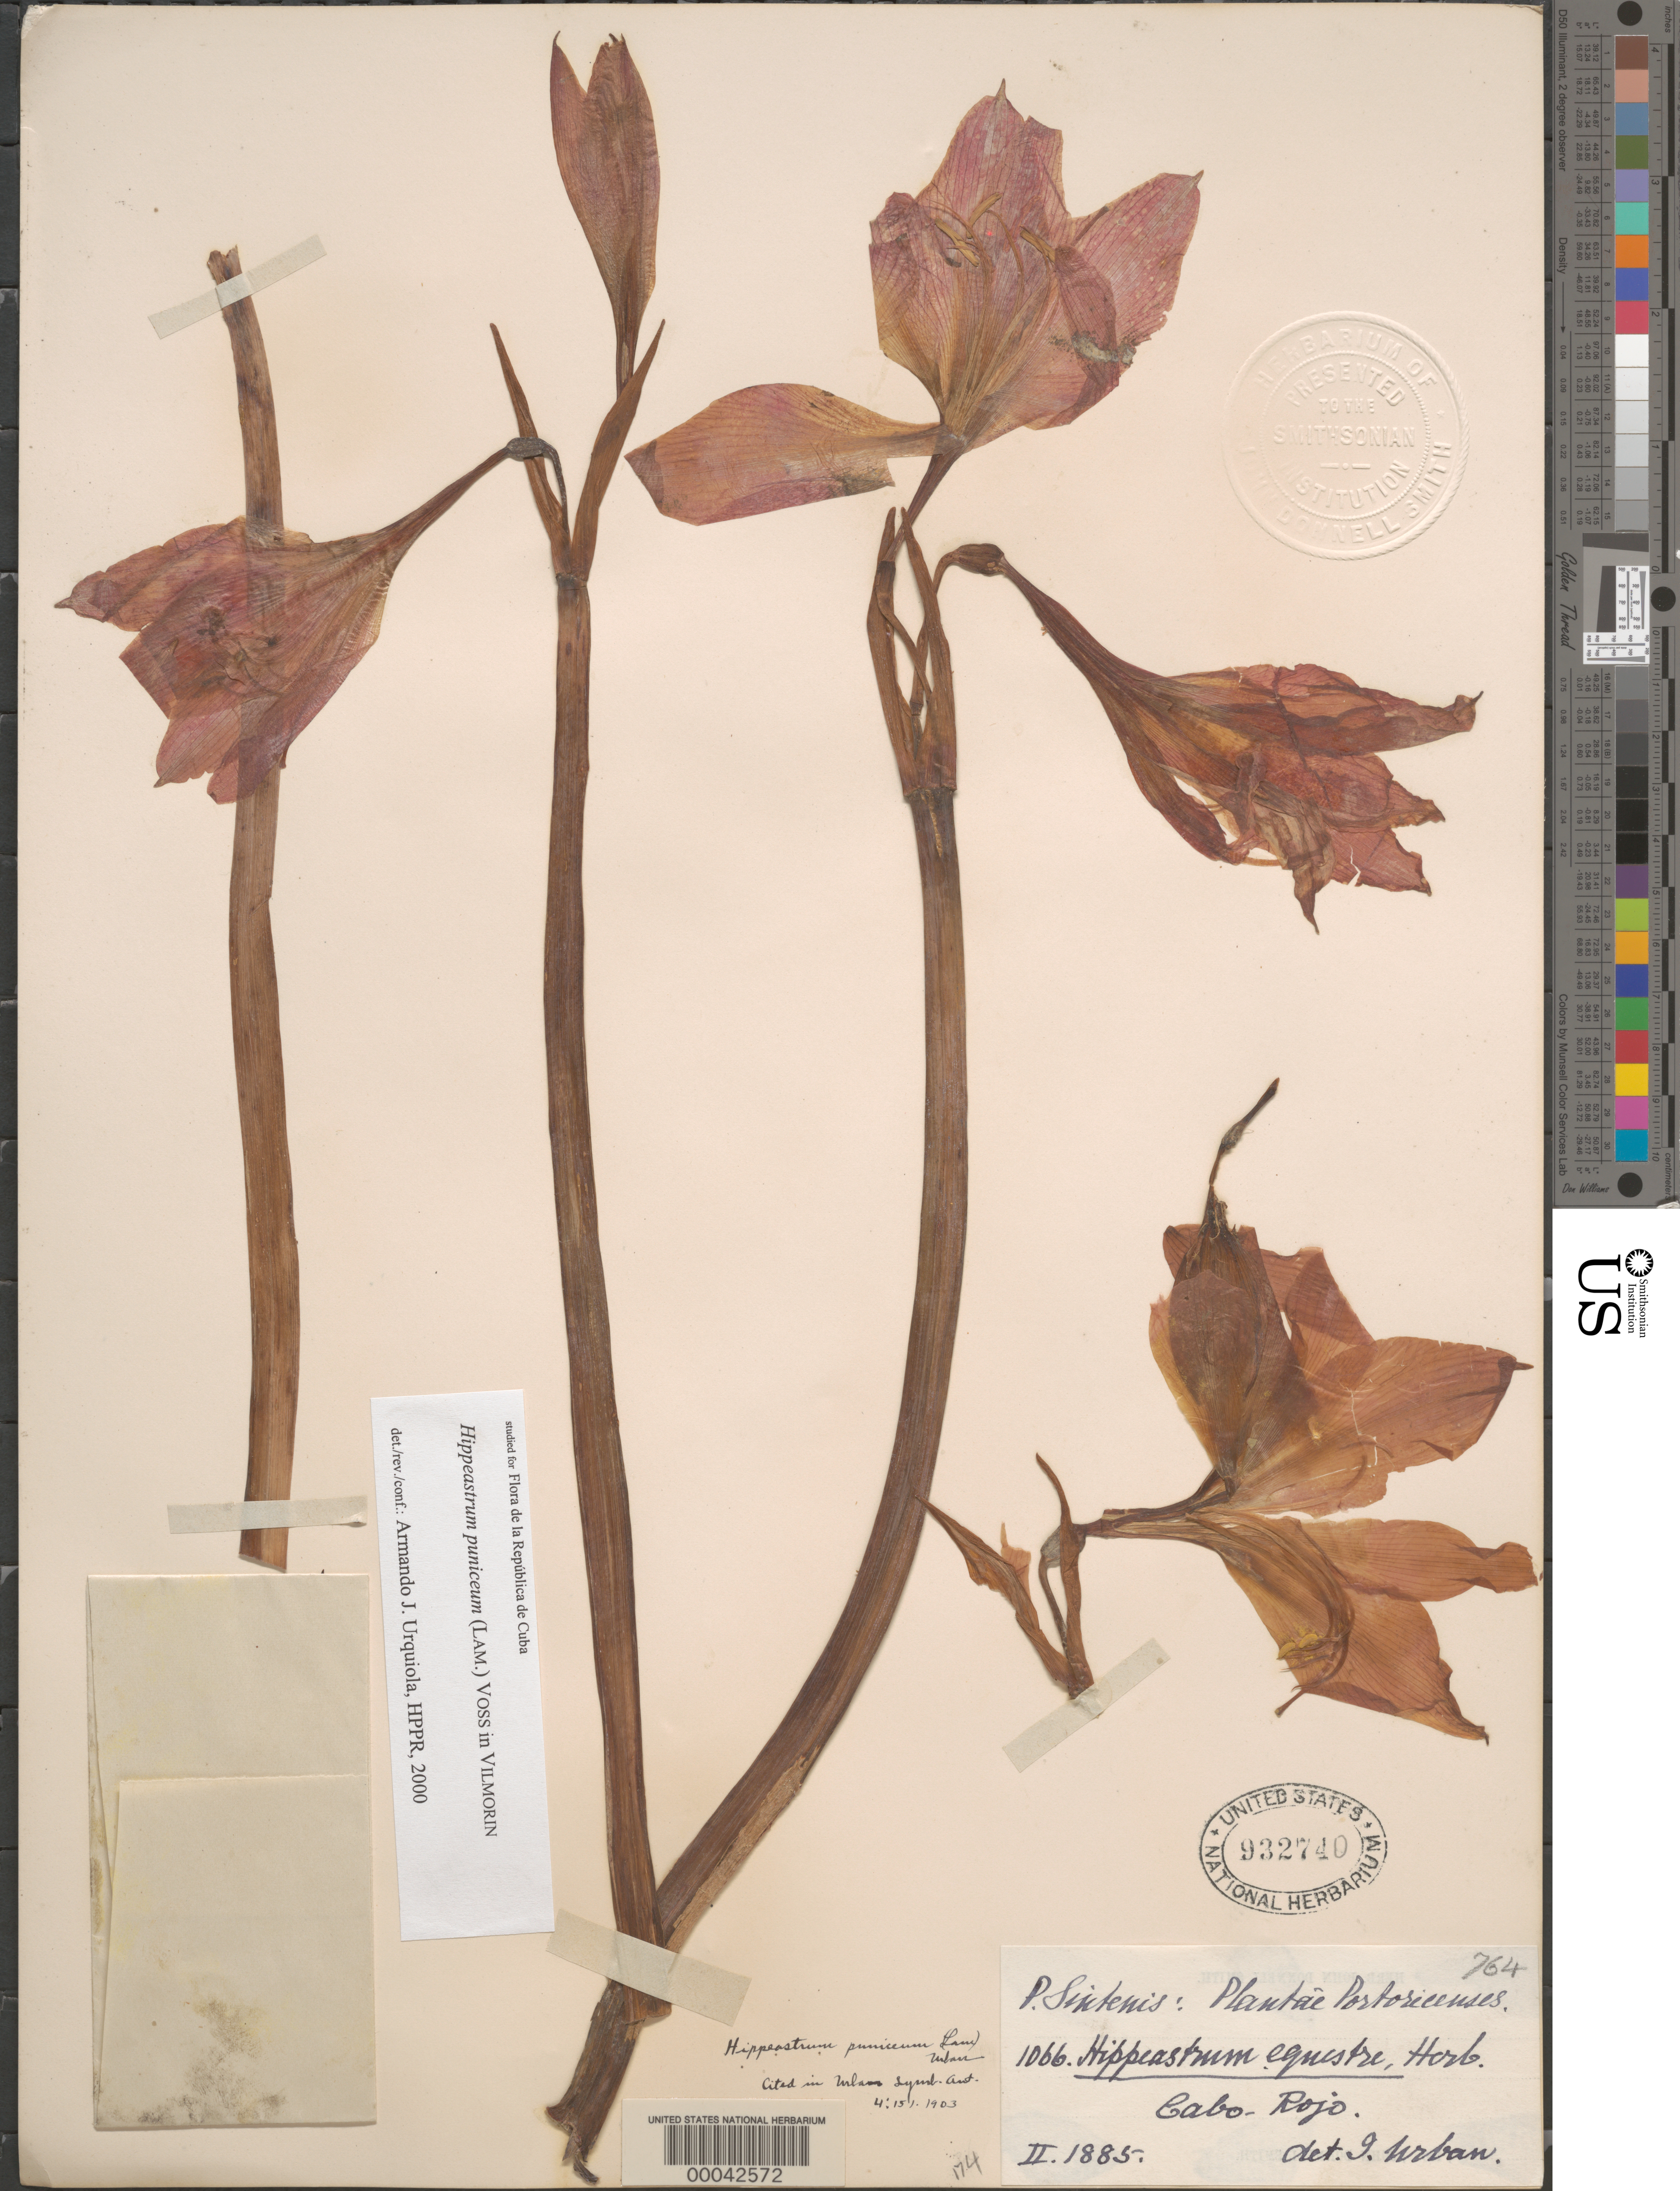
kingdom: Plantae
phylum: Tracheophyta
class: Liliopsida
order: Asparagales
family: Amaryllidaceae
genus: Hippeastrum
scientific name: Hippeastrum puniceum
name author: (Lam.) Voss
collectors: P. Sintenis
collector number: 1066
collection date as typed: Feb 1885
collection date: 1885-02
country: Puerto Rico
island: Greater Antilles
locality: Cabo rojo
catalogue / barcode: US 932740